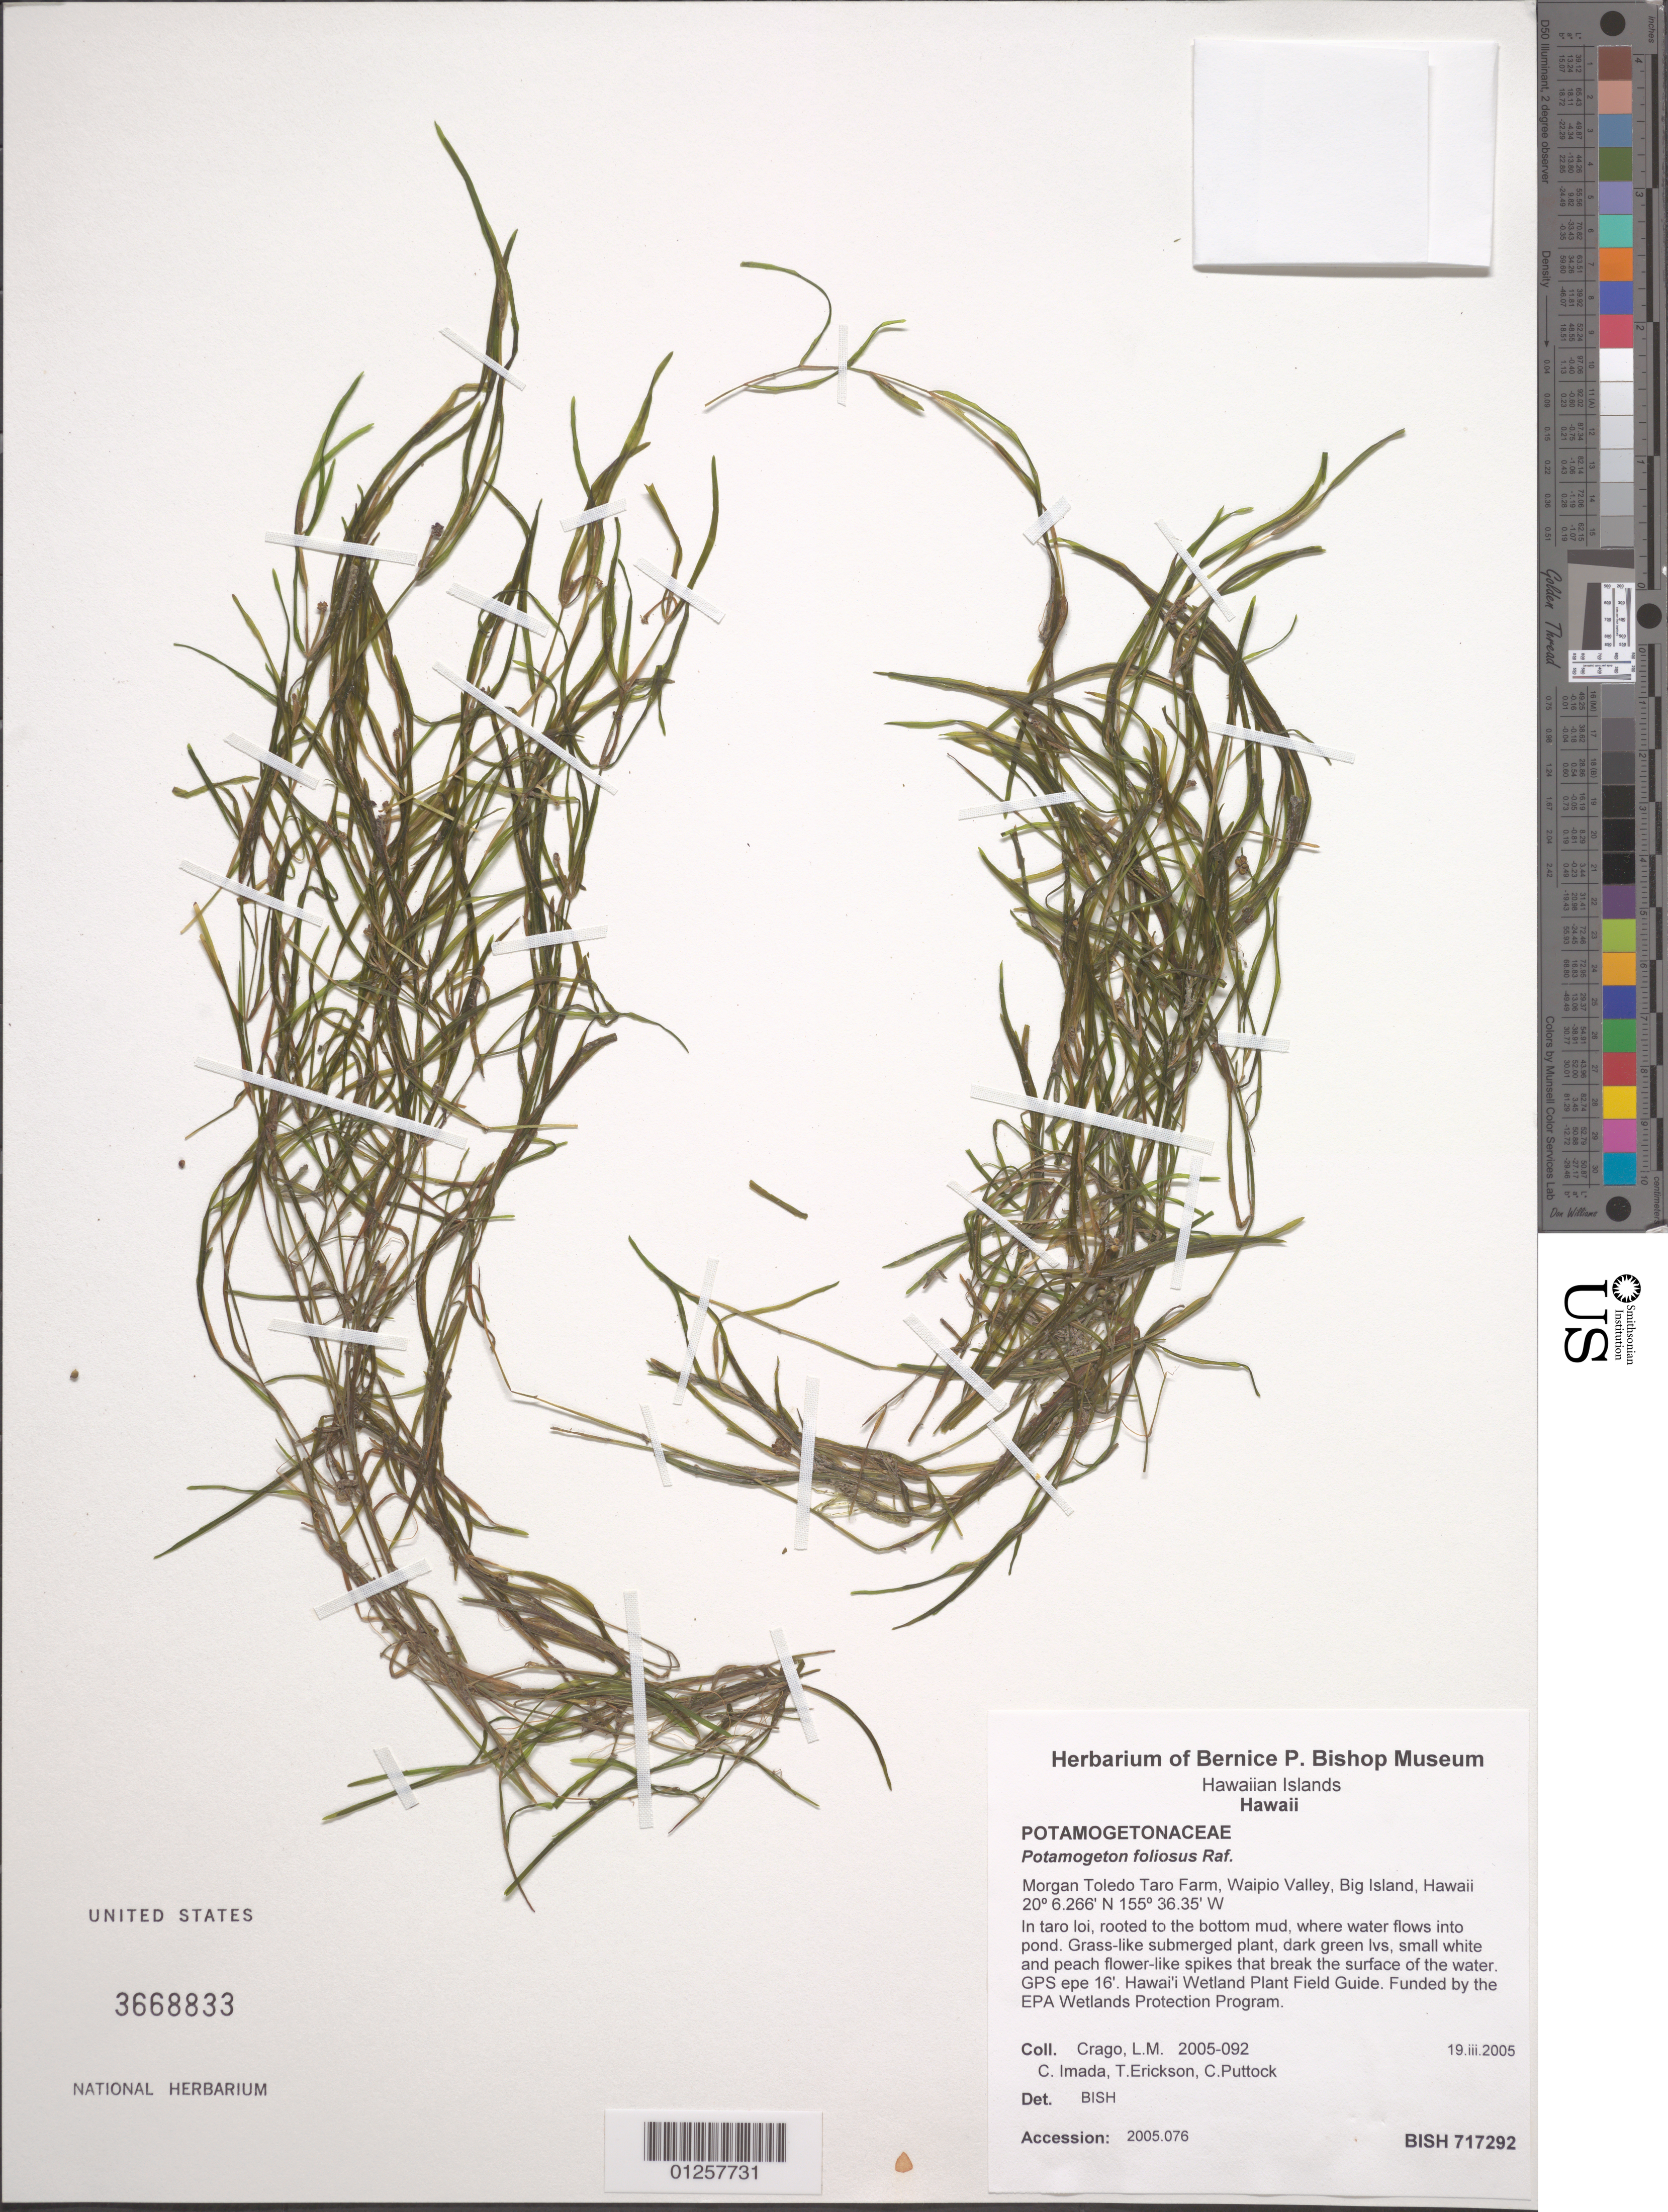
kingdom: Plantae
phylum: Tracheophyta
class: Liliopsida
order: Alismatales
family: Potamogetonaceae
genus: Potamogeton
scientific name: Potamogeton foliosus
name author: Raf.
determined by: BISH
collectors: L. Crago, C. Imada, T. Erickson & C. Puttock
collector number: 2005-092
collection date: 2005-03-19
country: United States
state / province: Hawaii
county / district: Hawaii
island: Hawaii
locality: Morgan Toledo Taro Farm, Waipio Valley, Big Island.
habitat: In taro loi, rooted to the bottom mud, where water flows into pond.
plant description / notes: Accession: 2005. 076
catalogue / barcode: US 3668833